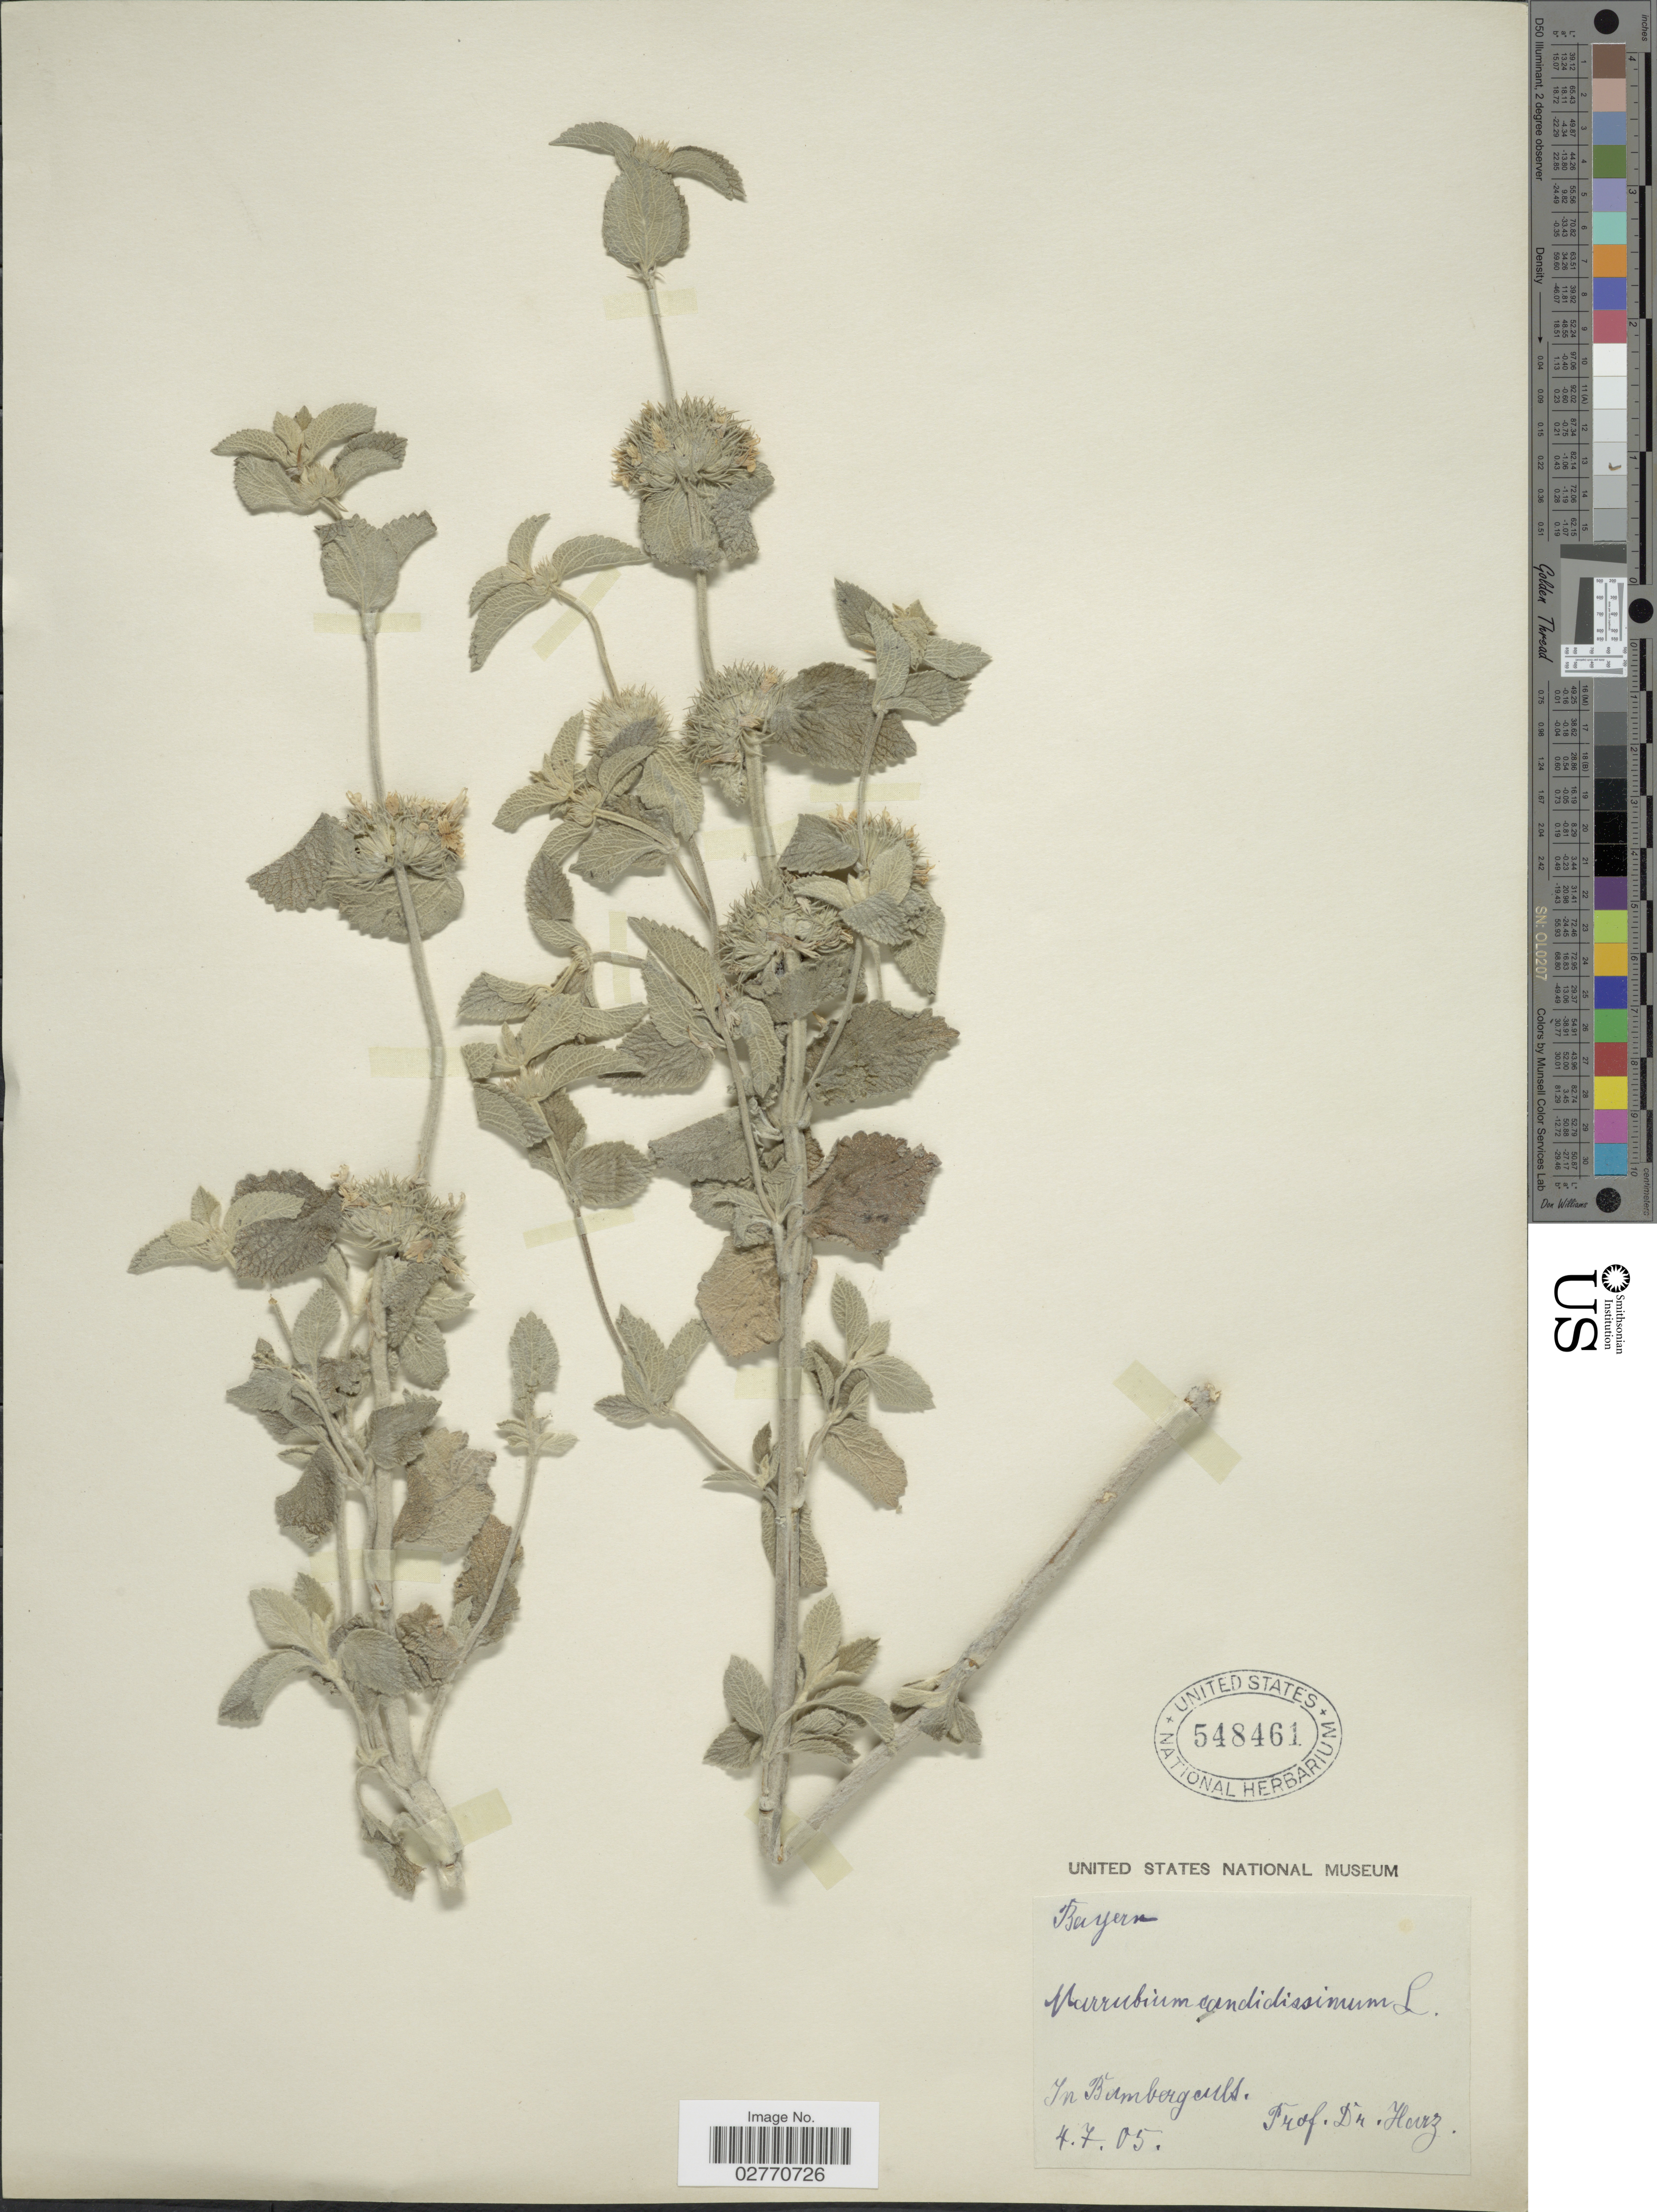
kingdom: Plantae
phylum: Tracheophyta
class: Magnoliopsida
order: Lamiales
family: Lamiaceae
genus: Marrubium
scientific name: Marrubium candidissimum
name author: L.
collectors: -. Harz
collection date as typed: Transcribed d/m/y: 4/7/5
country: Germany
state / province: Bayern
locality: In Bumbergcult [interpreted].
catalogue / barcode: US 548461